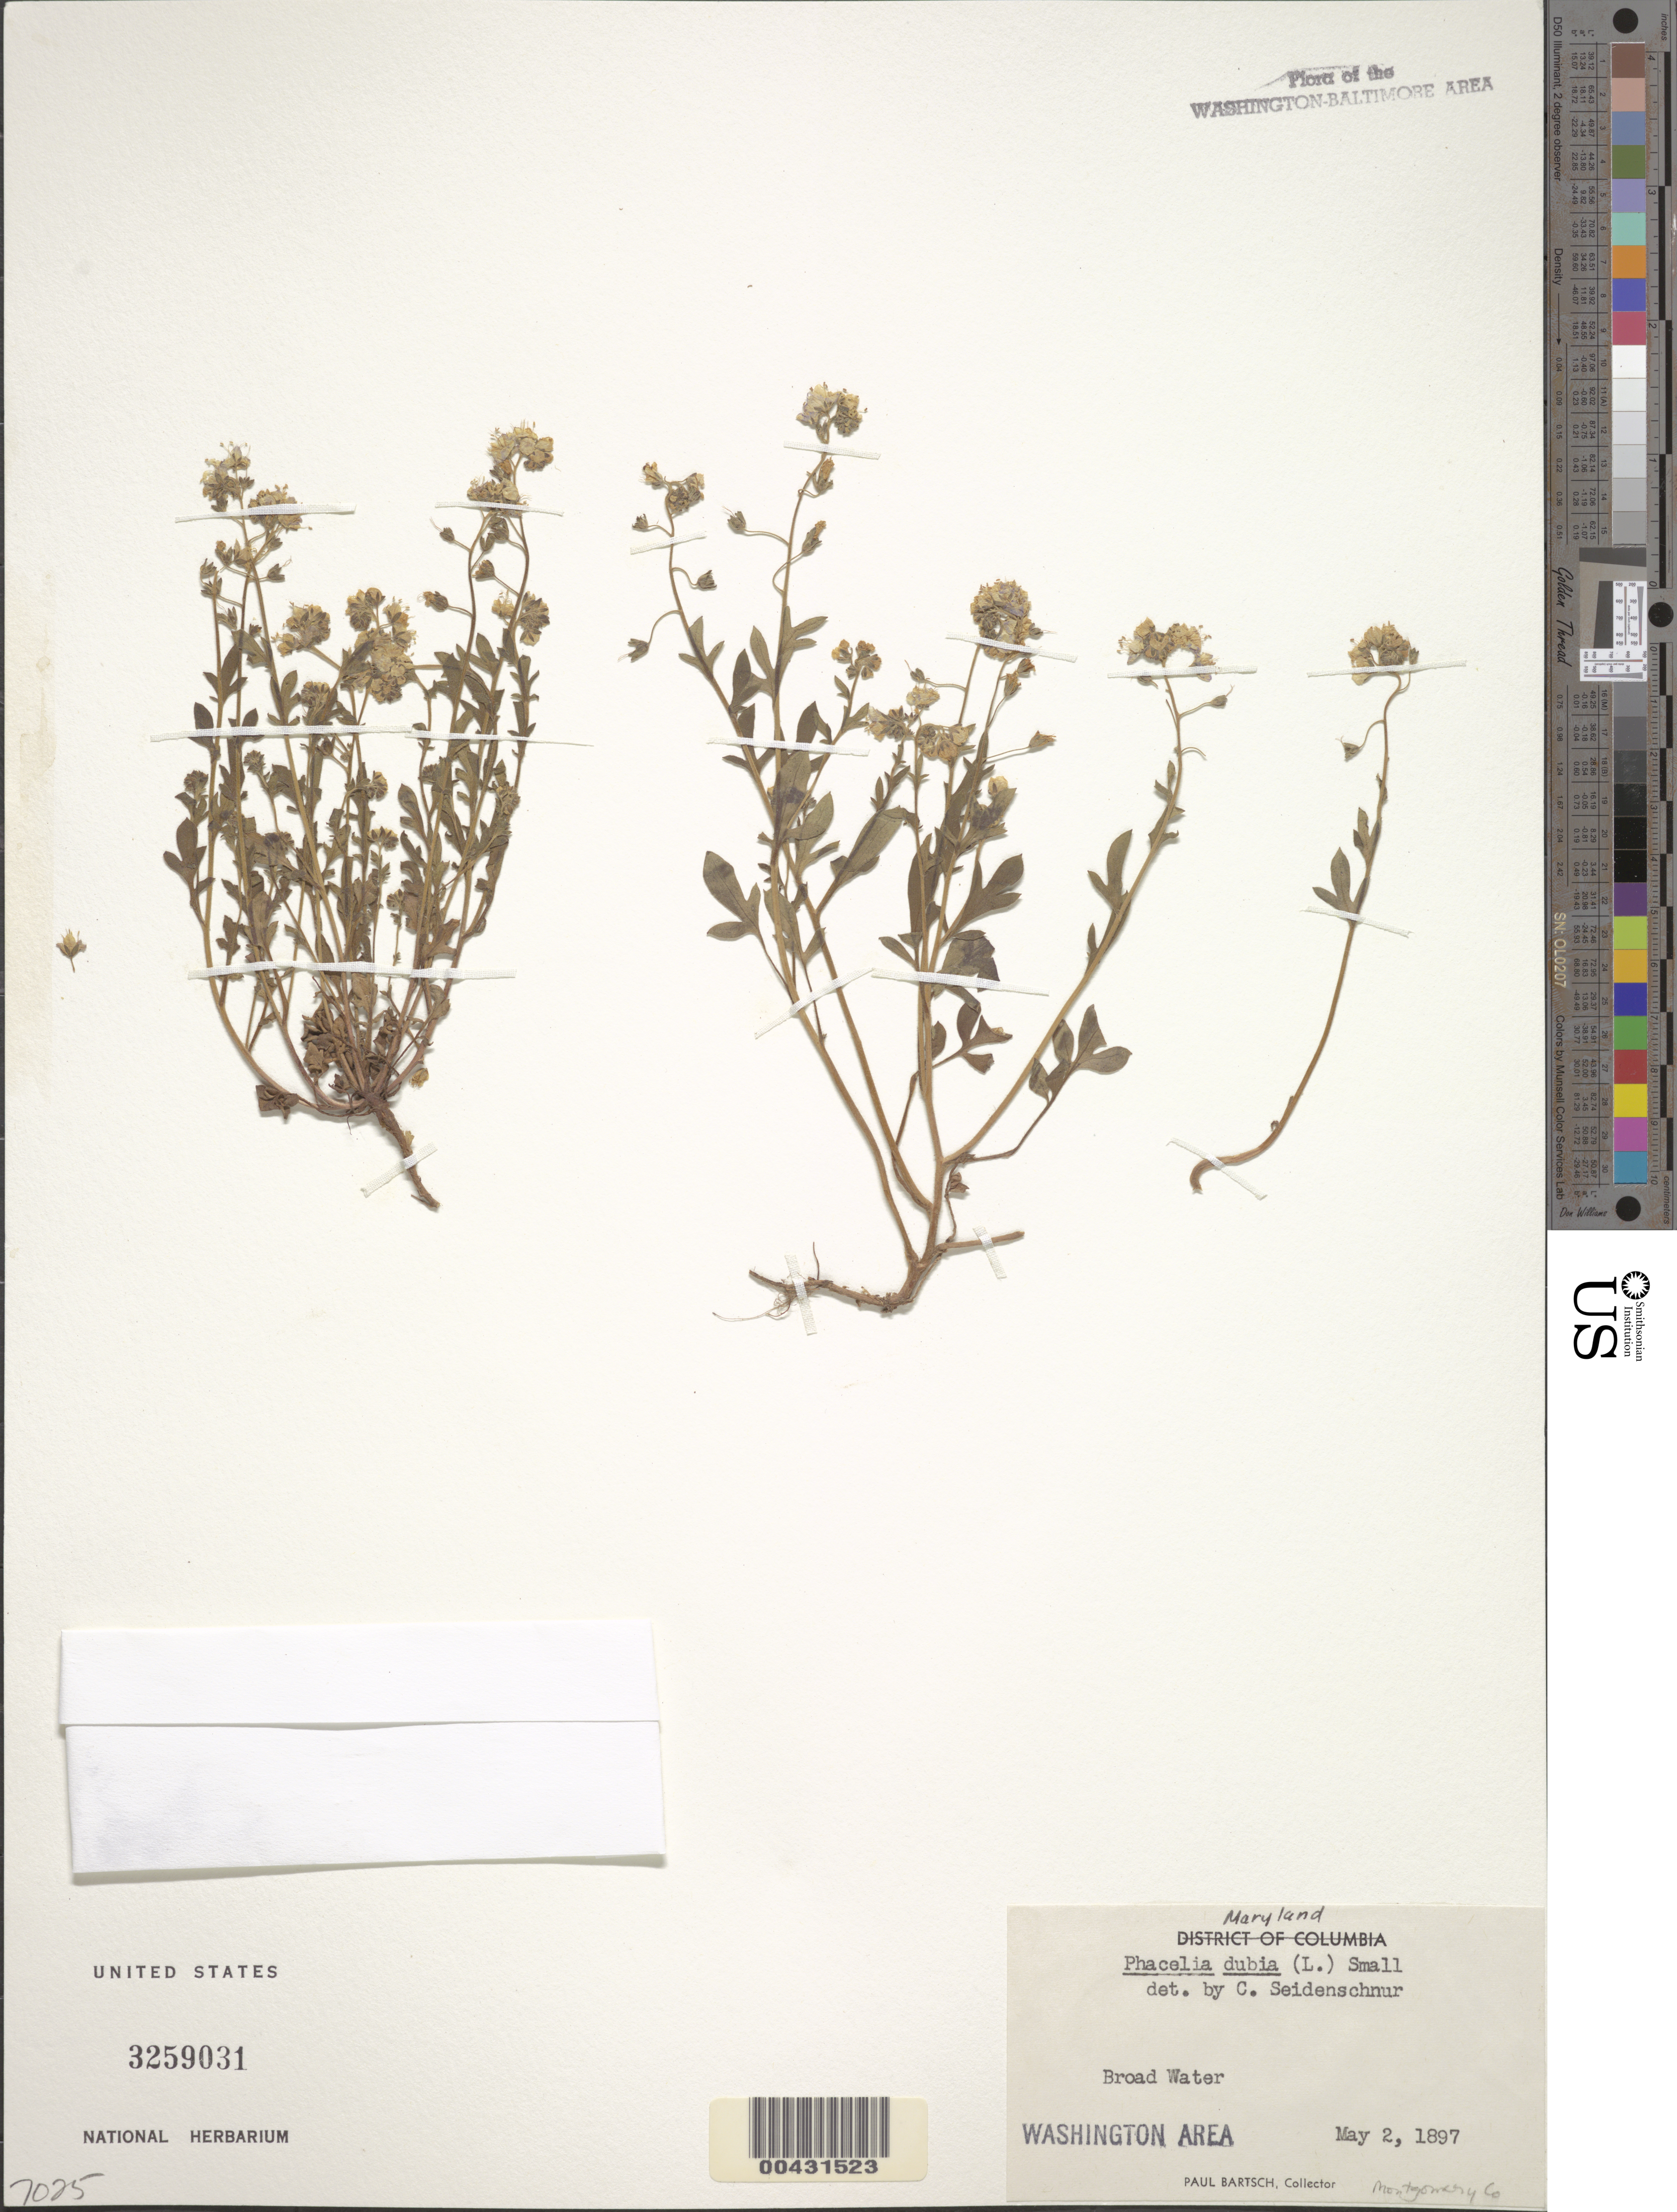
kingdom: Plantae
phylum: Tracheophyta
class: Magnoliopsida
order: Boraginales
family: Hydrophyllaceae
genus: Phacelia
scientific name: Phacelia dubia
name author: (L.) Trel.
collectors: P. Bartsch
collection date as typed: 02 May 1897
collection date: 1897-05-02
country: United States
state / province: Maryland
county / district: Montgomery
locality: Broad Water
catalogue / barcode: US 3259031